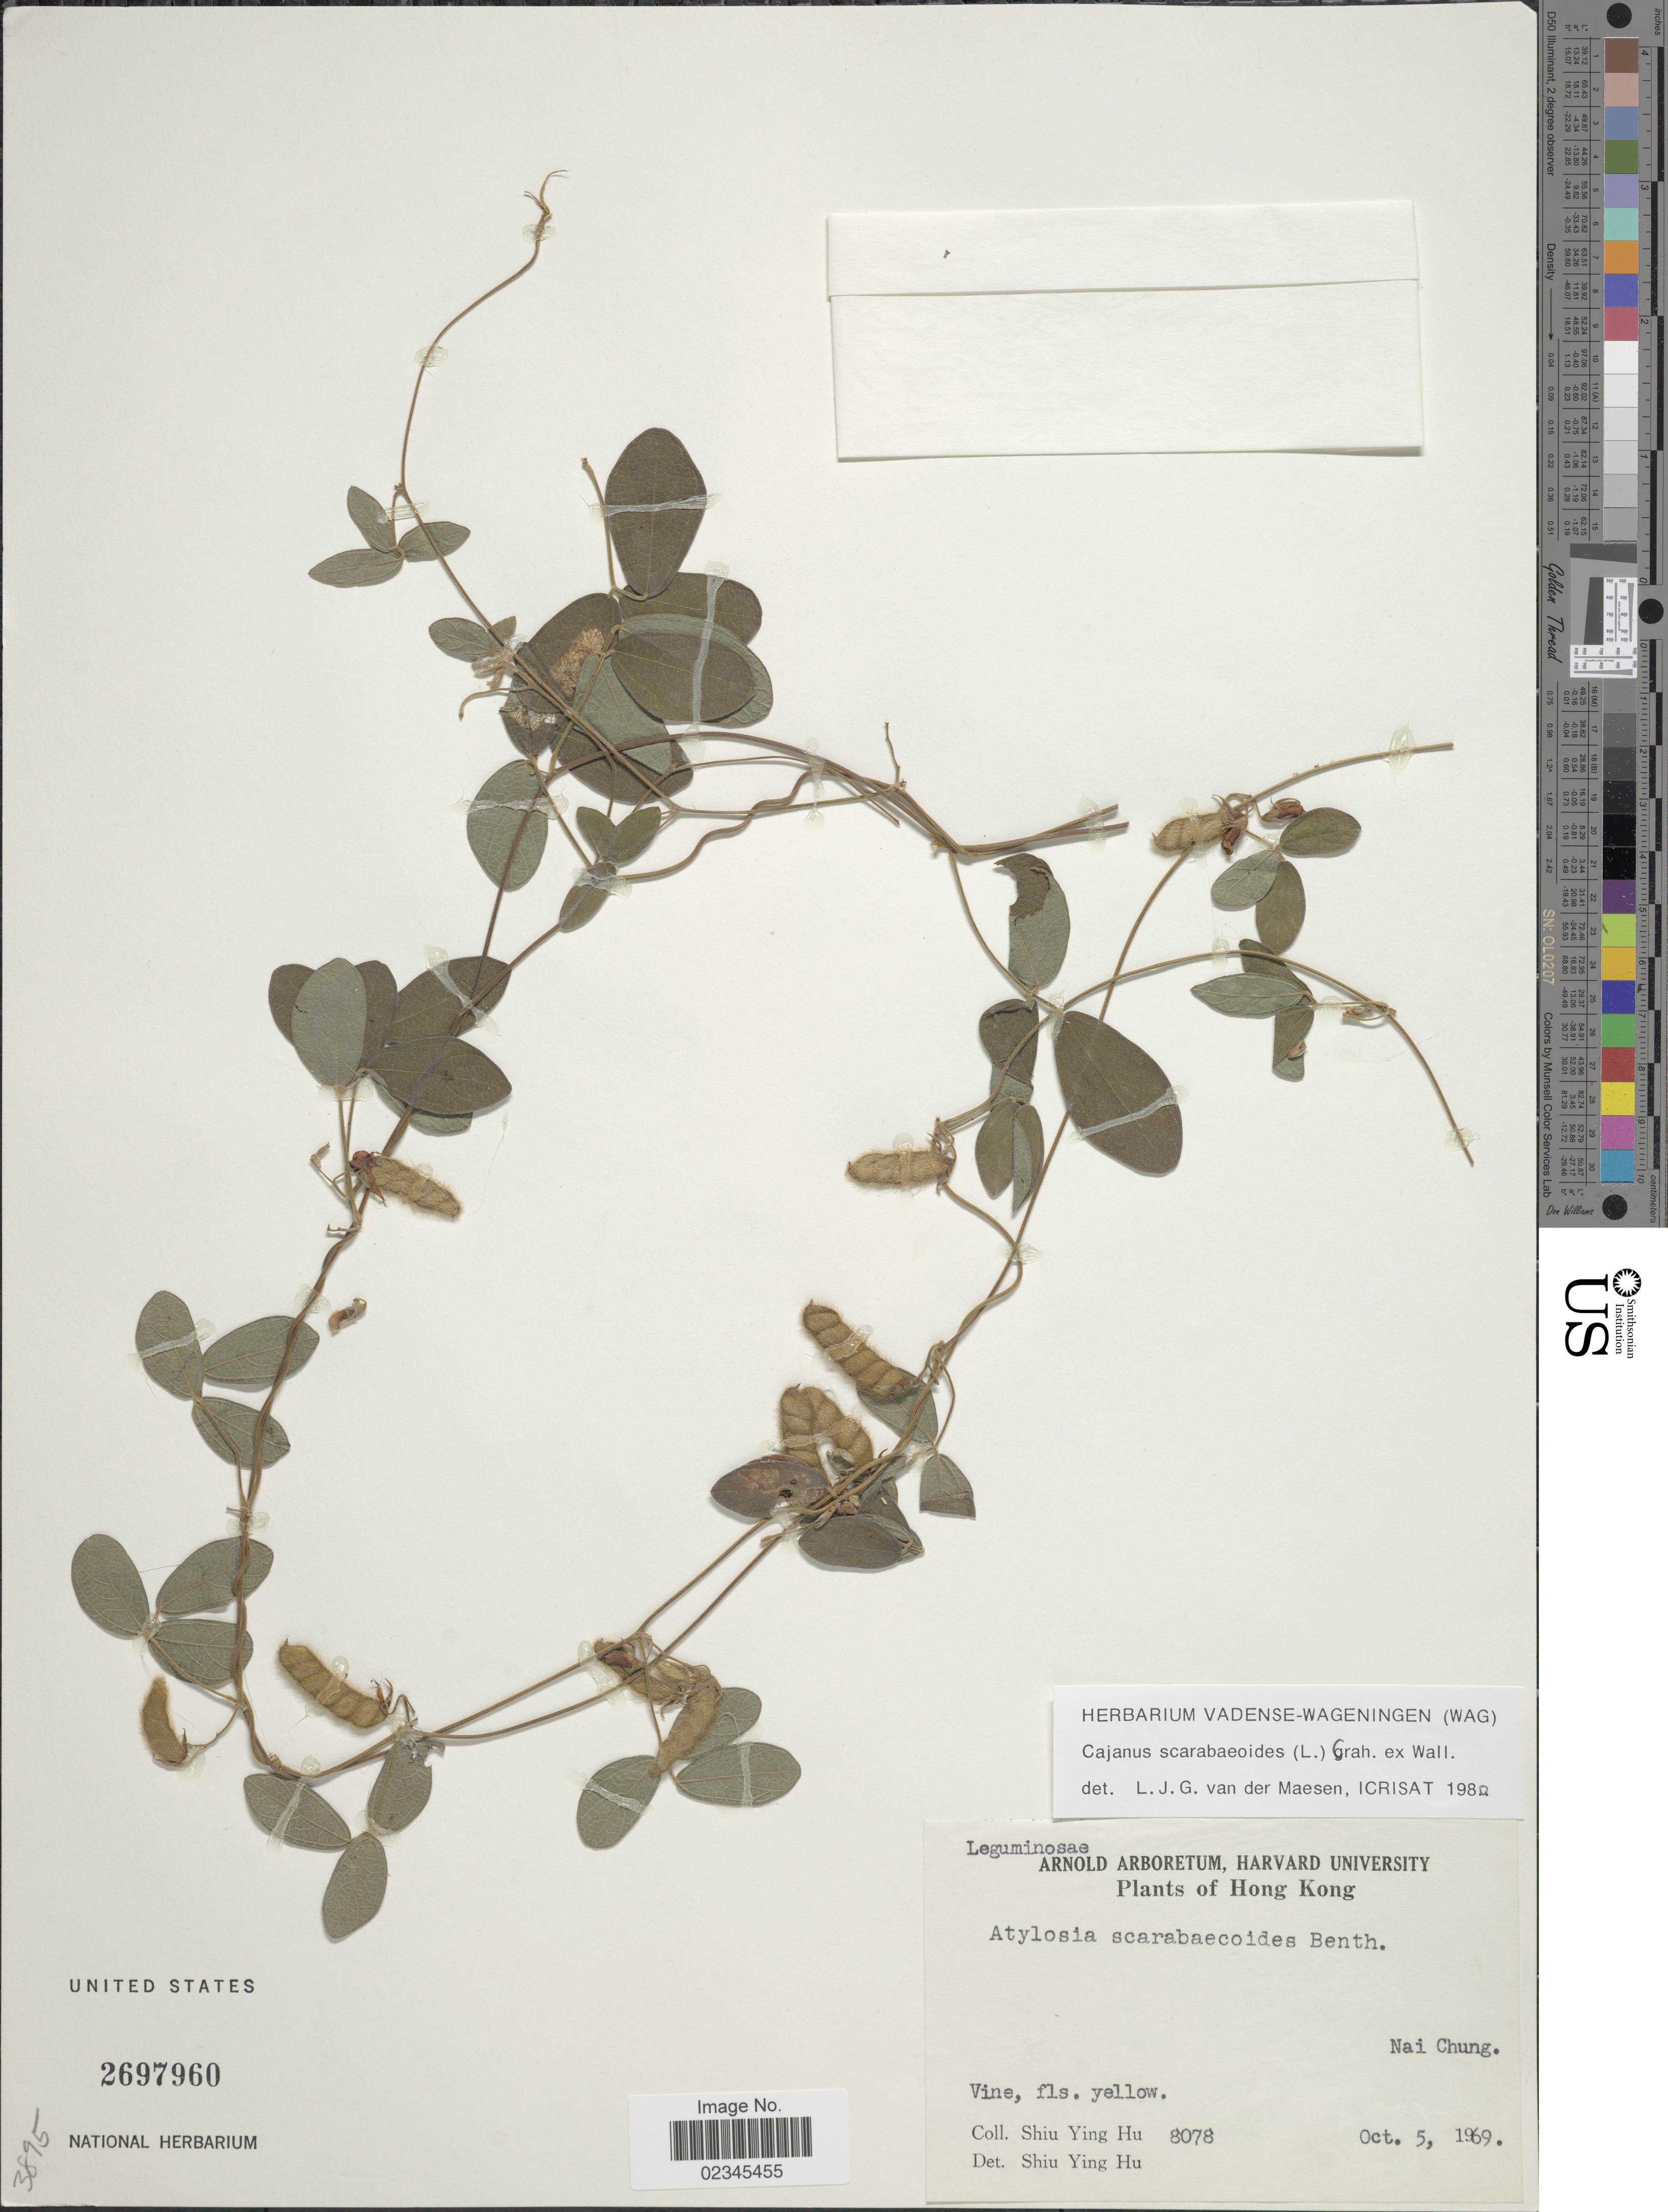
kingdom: Plantae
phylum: Tracheophyta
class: Magnoliopsida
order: Fabales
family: Fabaceae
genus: Cajanus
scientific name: Cajanus scarabaeoides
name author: (L.) Thou. ex Graham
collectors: S. Y. Hu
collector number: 8078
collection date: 1969-10-05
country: China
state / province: Hong Kong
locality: Nai Chung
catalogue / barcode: US 2697960